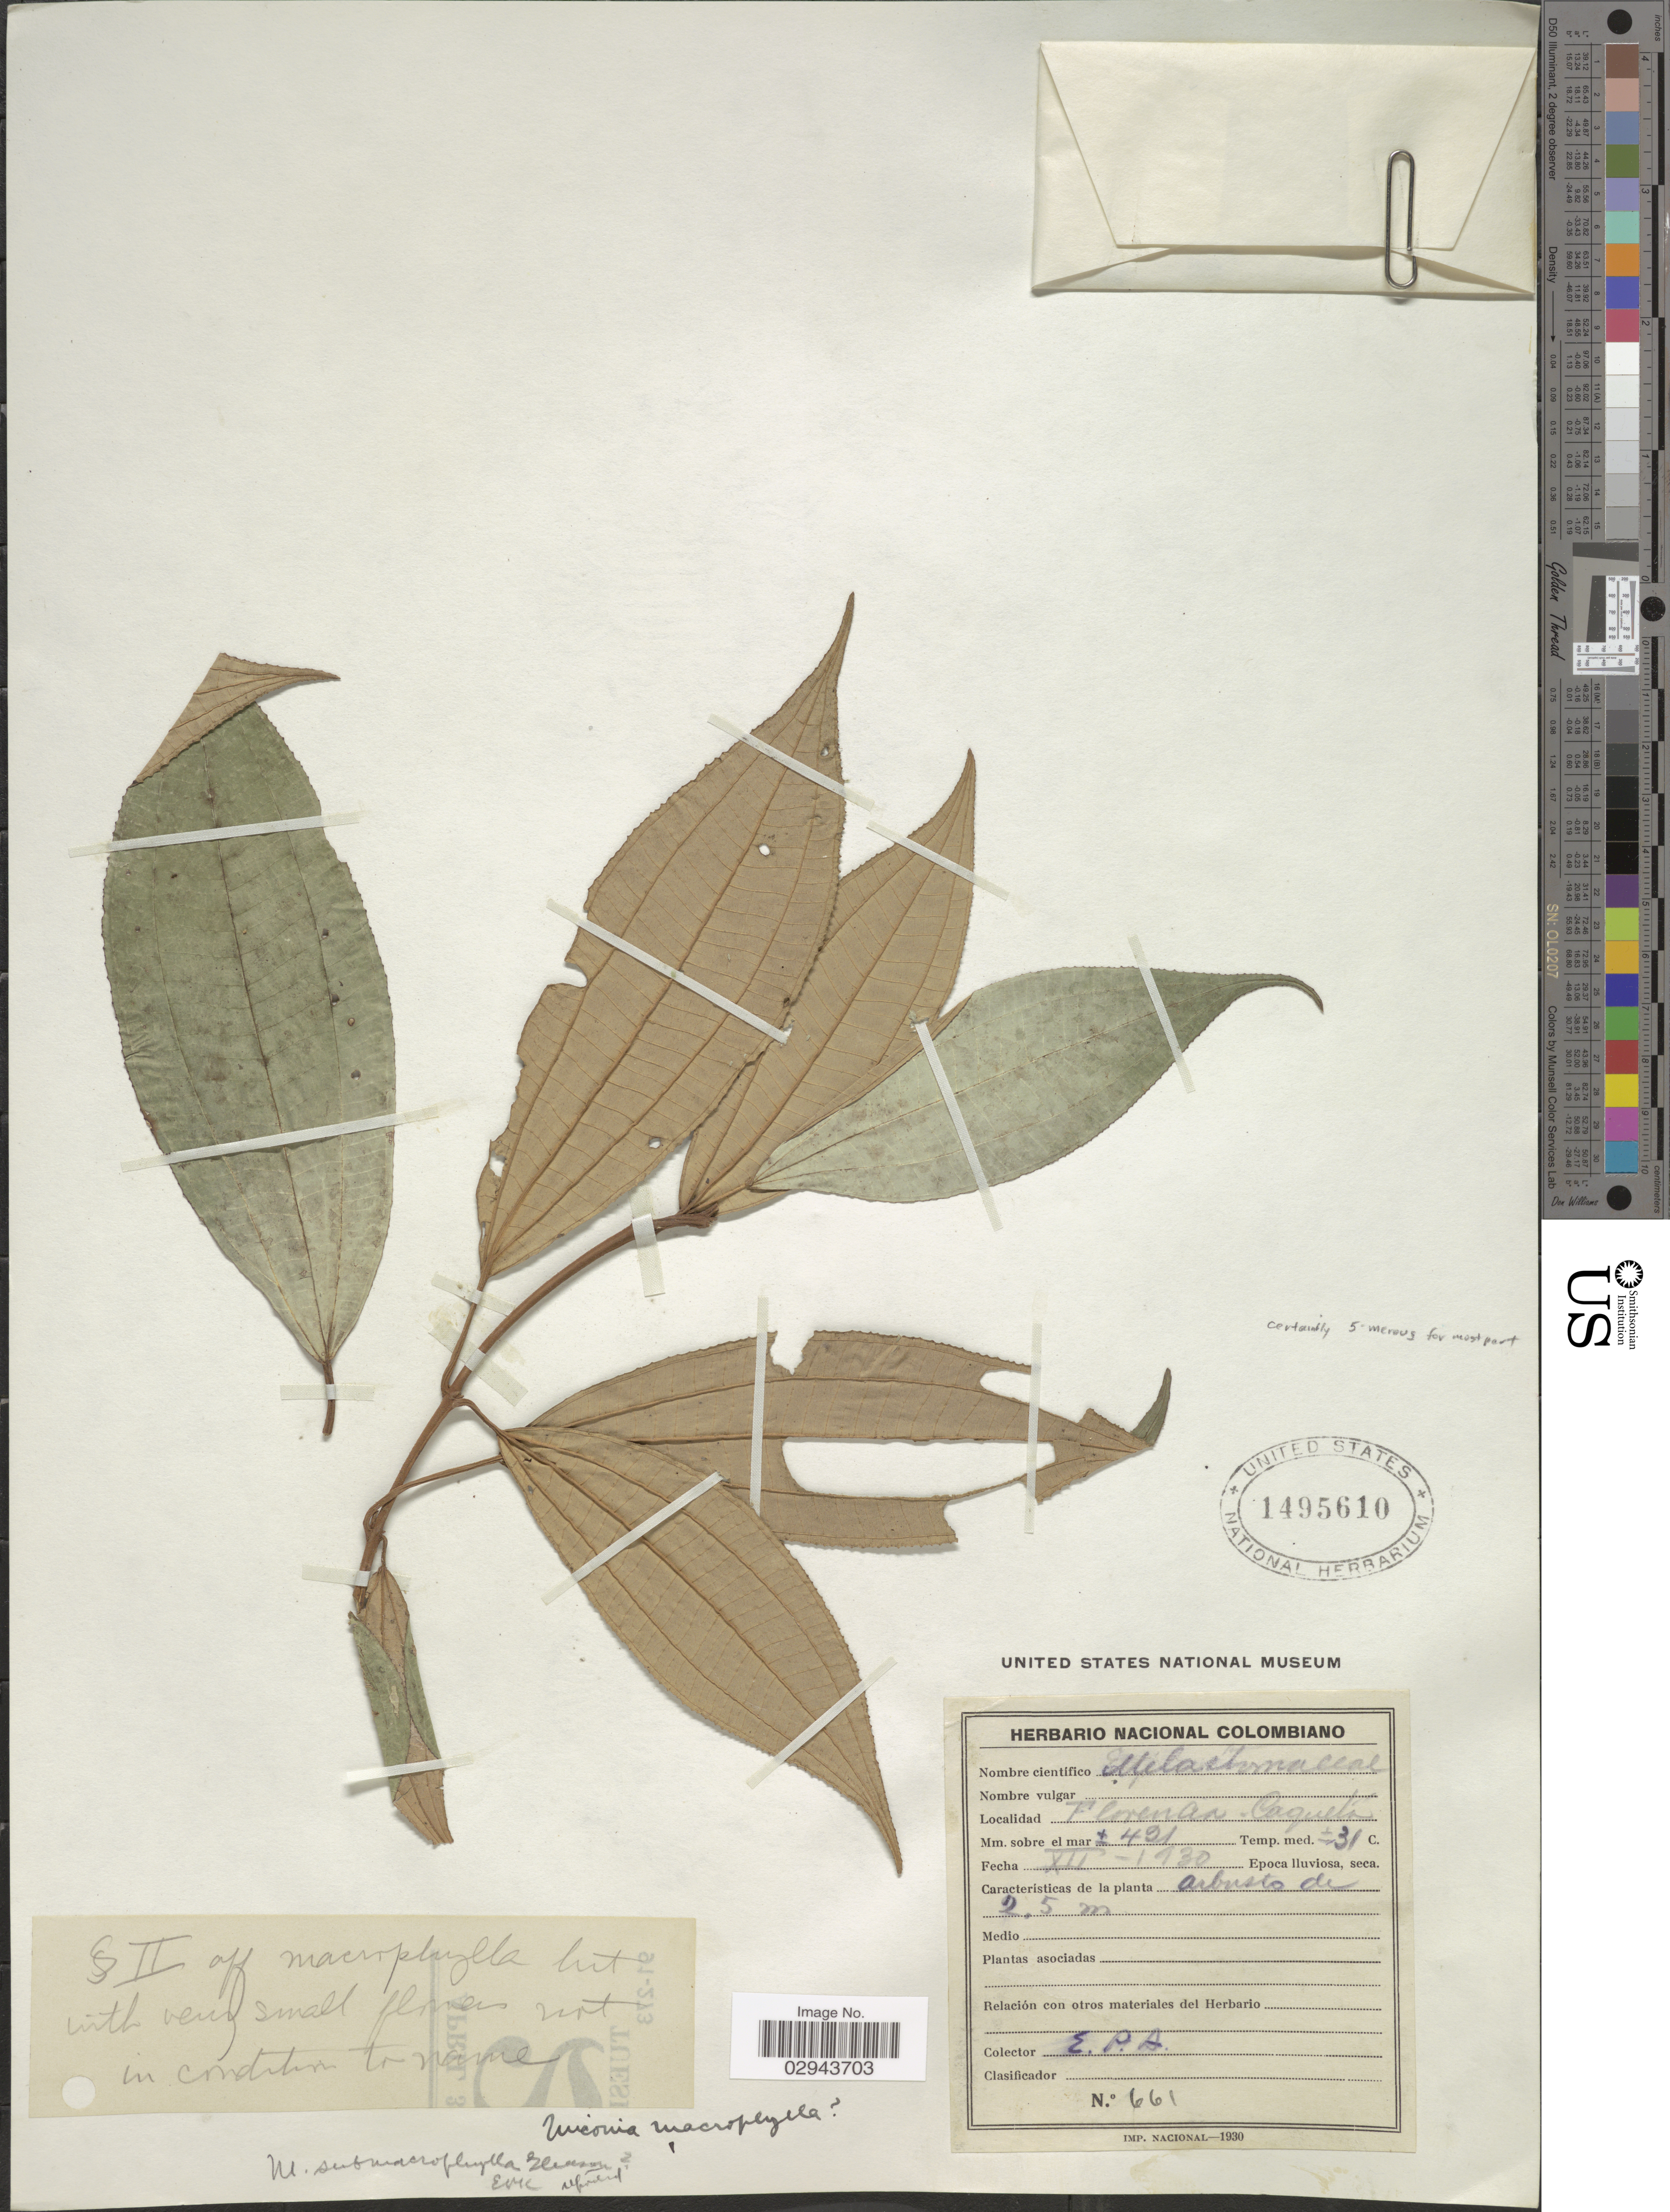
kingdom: Plantae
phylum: Tracheophyta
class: Magnoliopsida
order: Myrtales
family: Melastomataceae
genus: Miconia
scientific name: Miconia submacrophylla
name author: Gleason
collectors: E. Pérez Arbeláez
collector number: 661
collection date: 1930-12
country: Colombia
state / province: Caquetá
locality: Florencia.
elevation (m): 421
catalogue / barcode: US 1495610